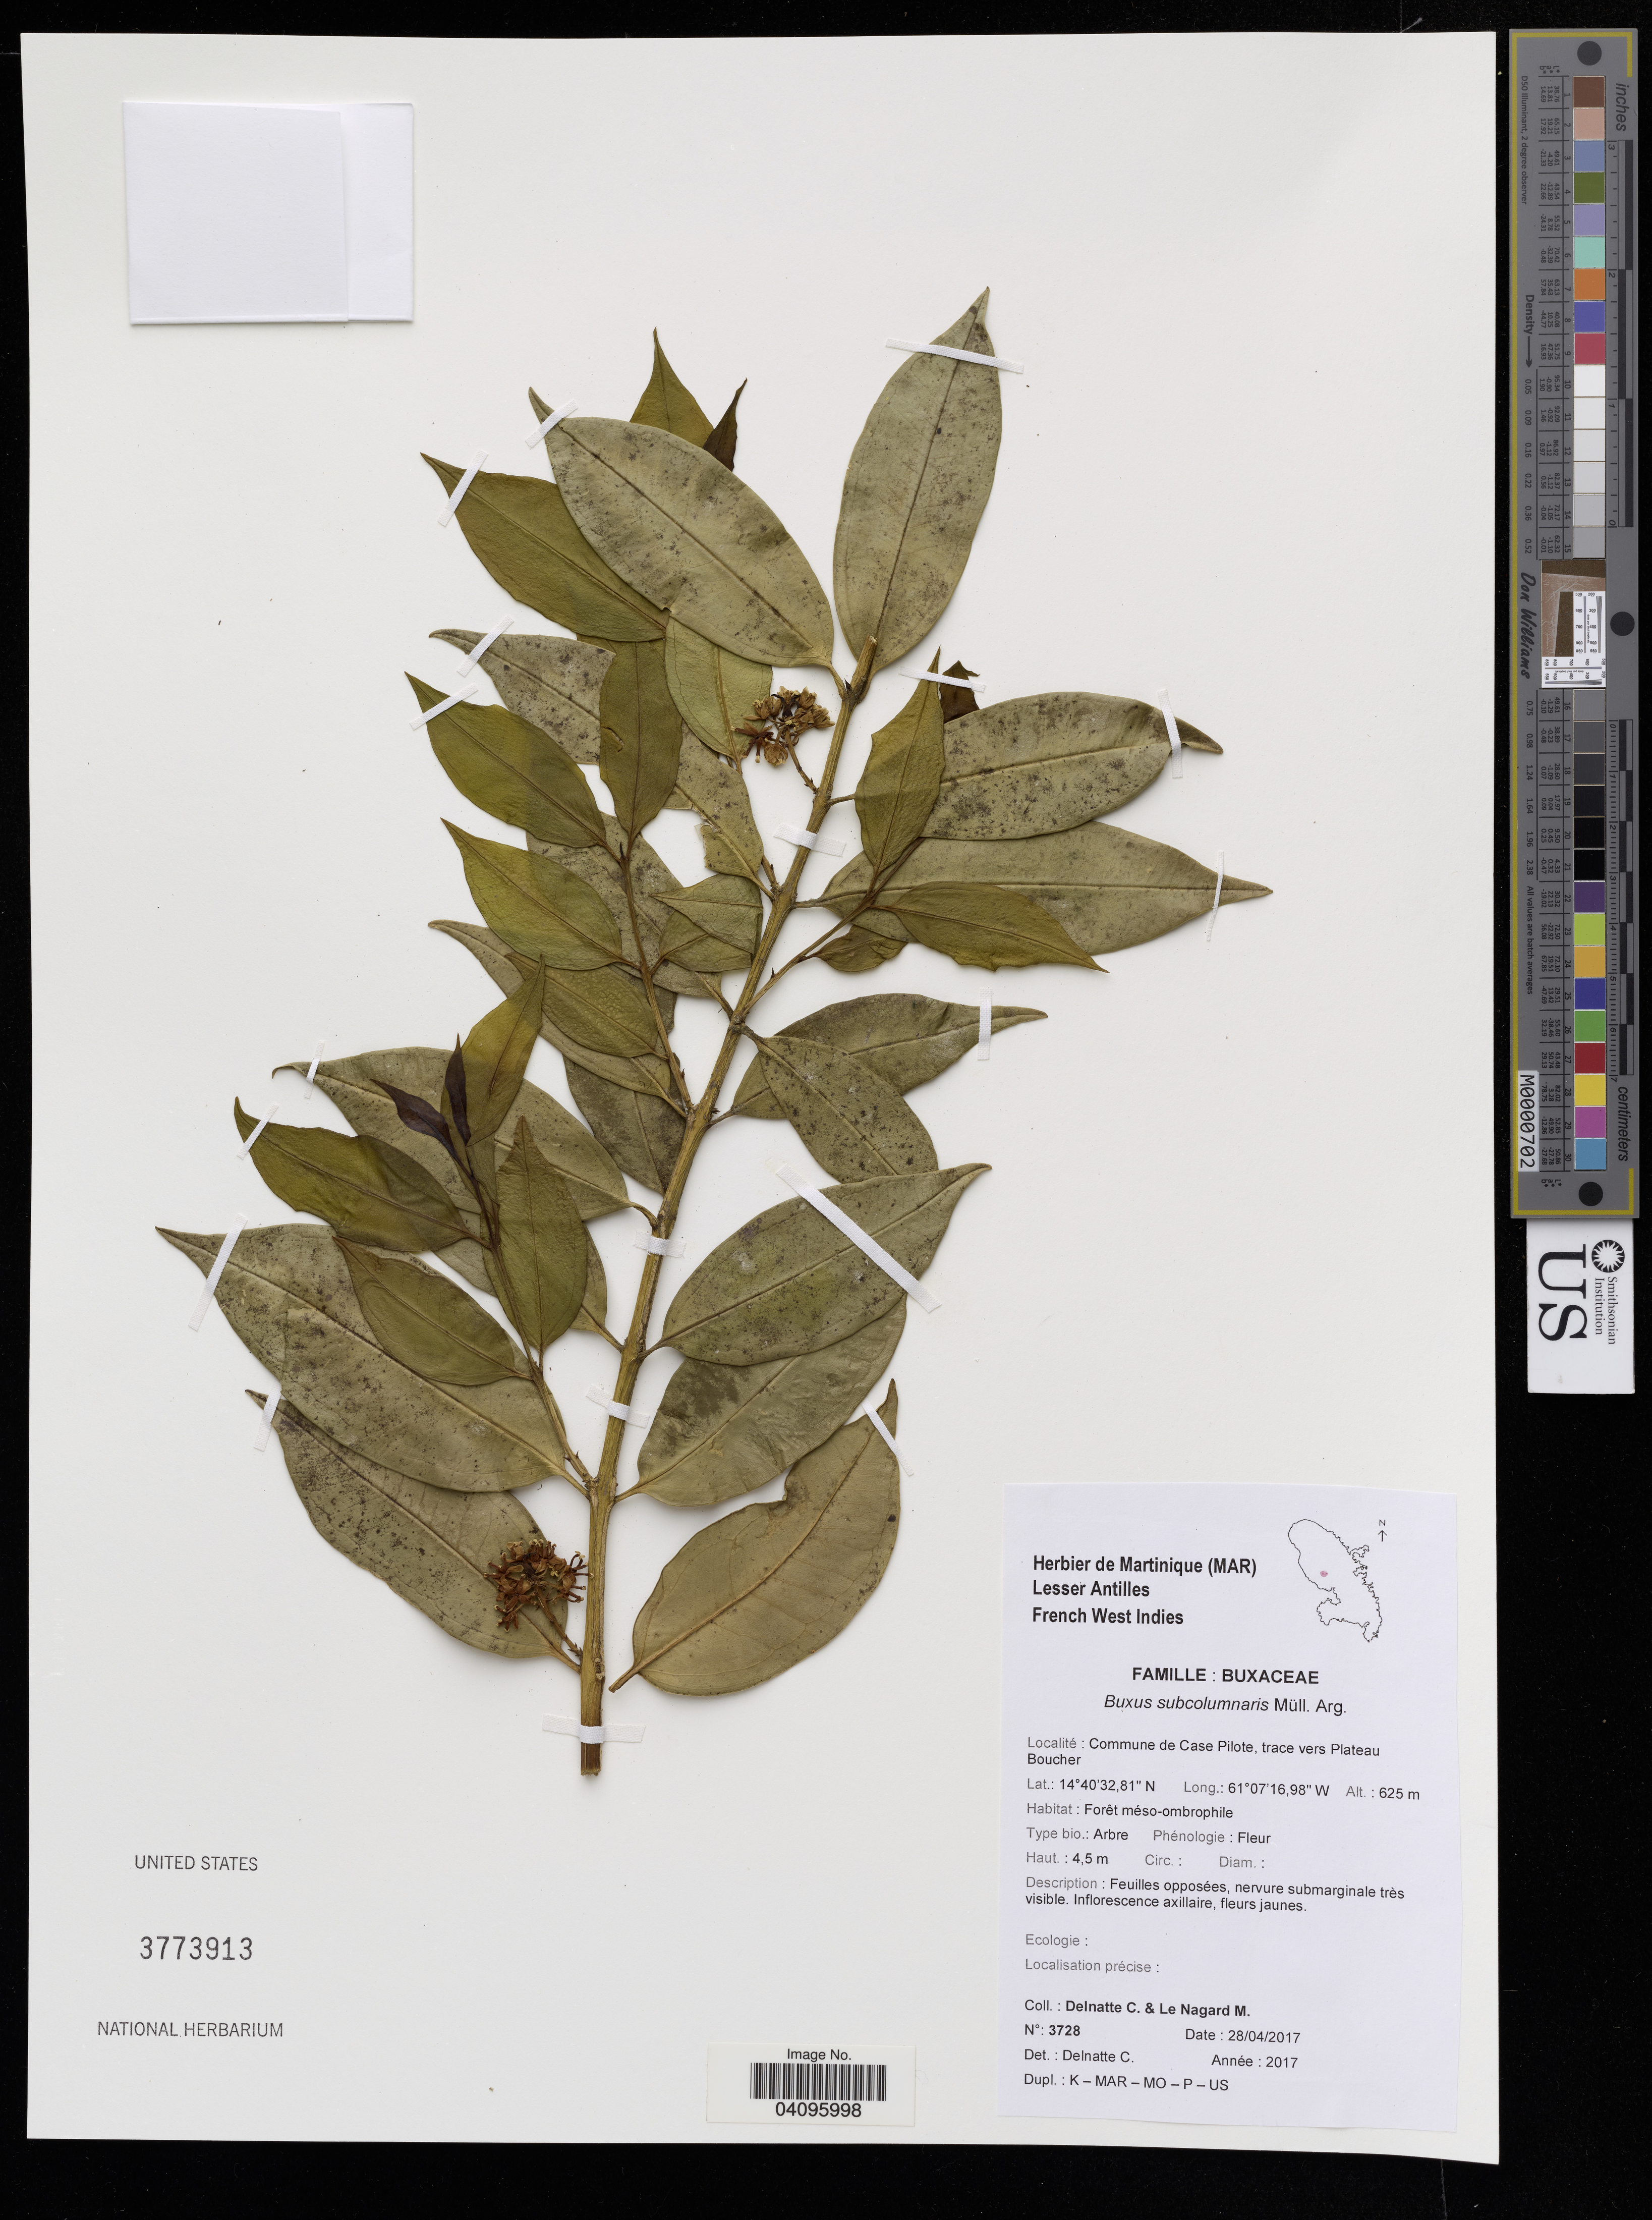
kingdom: Plantae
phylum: Tracheophyta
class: Magnoliopsida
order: Buxales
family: Buxaceae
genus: Buxus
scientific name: Buxus subcolumnaris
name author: Müll. Arg.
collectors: C. Delnatte & M. Le Nagard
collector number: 3728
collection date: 2017-04-08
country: Martinique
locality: Lesser Antilles, French West Indies. Commune de Caste Pilote, trace vers Plateau Boucher.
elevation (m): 625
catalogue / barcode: US 3773913